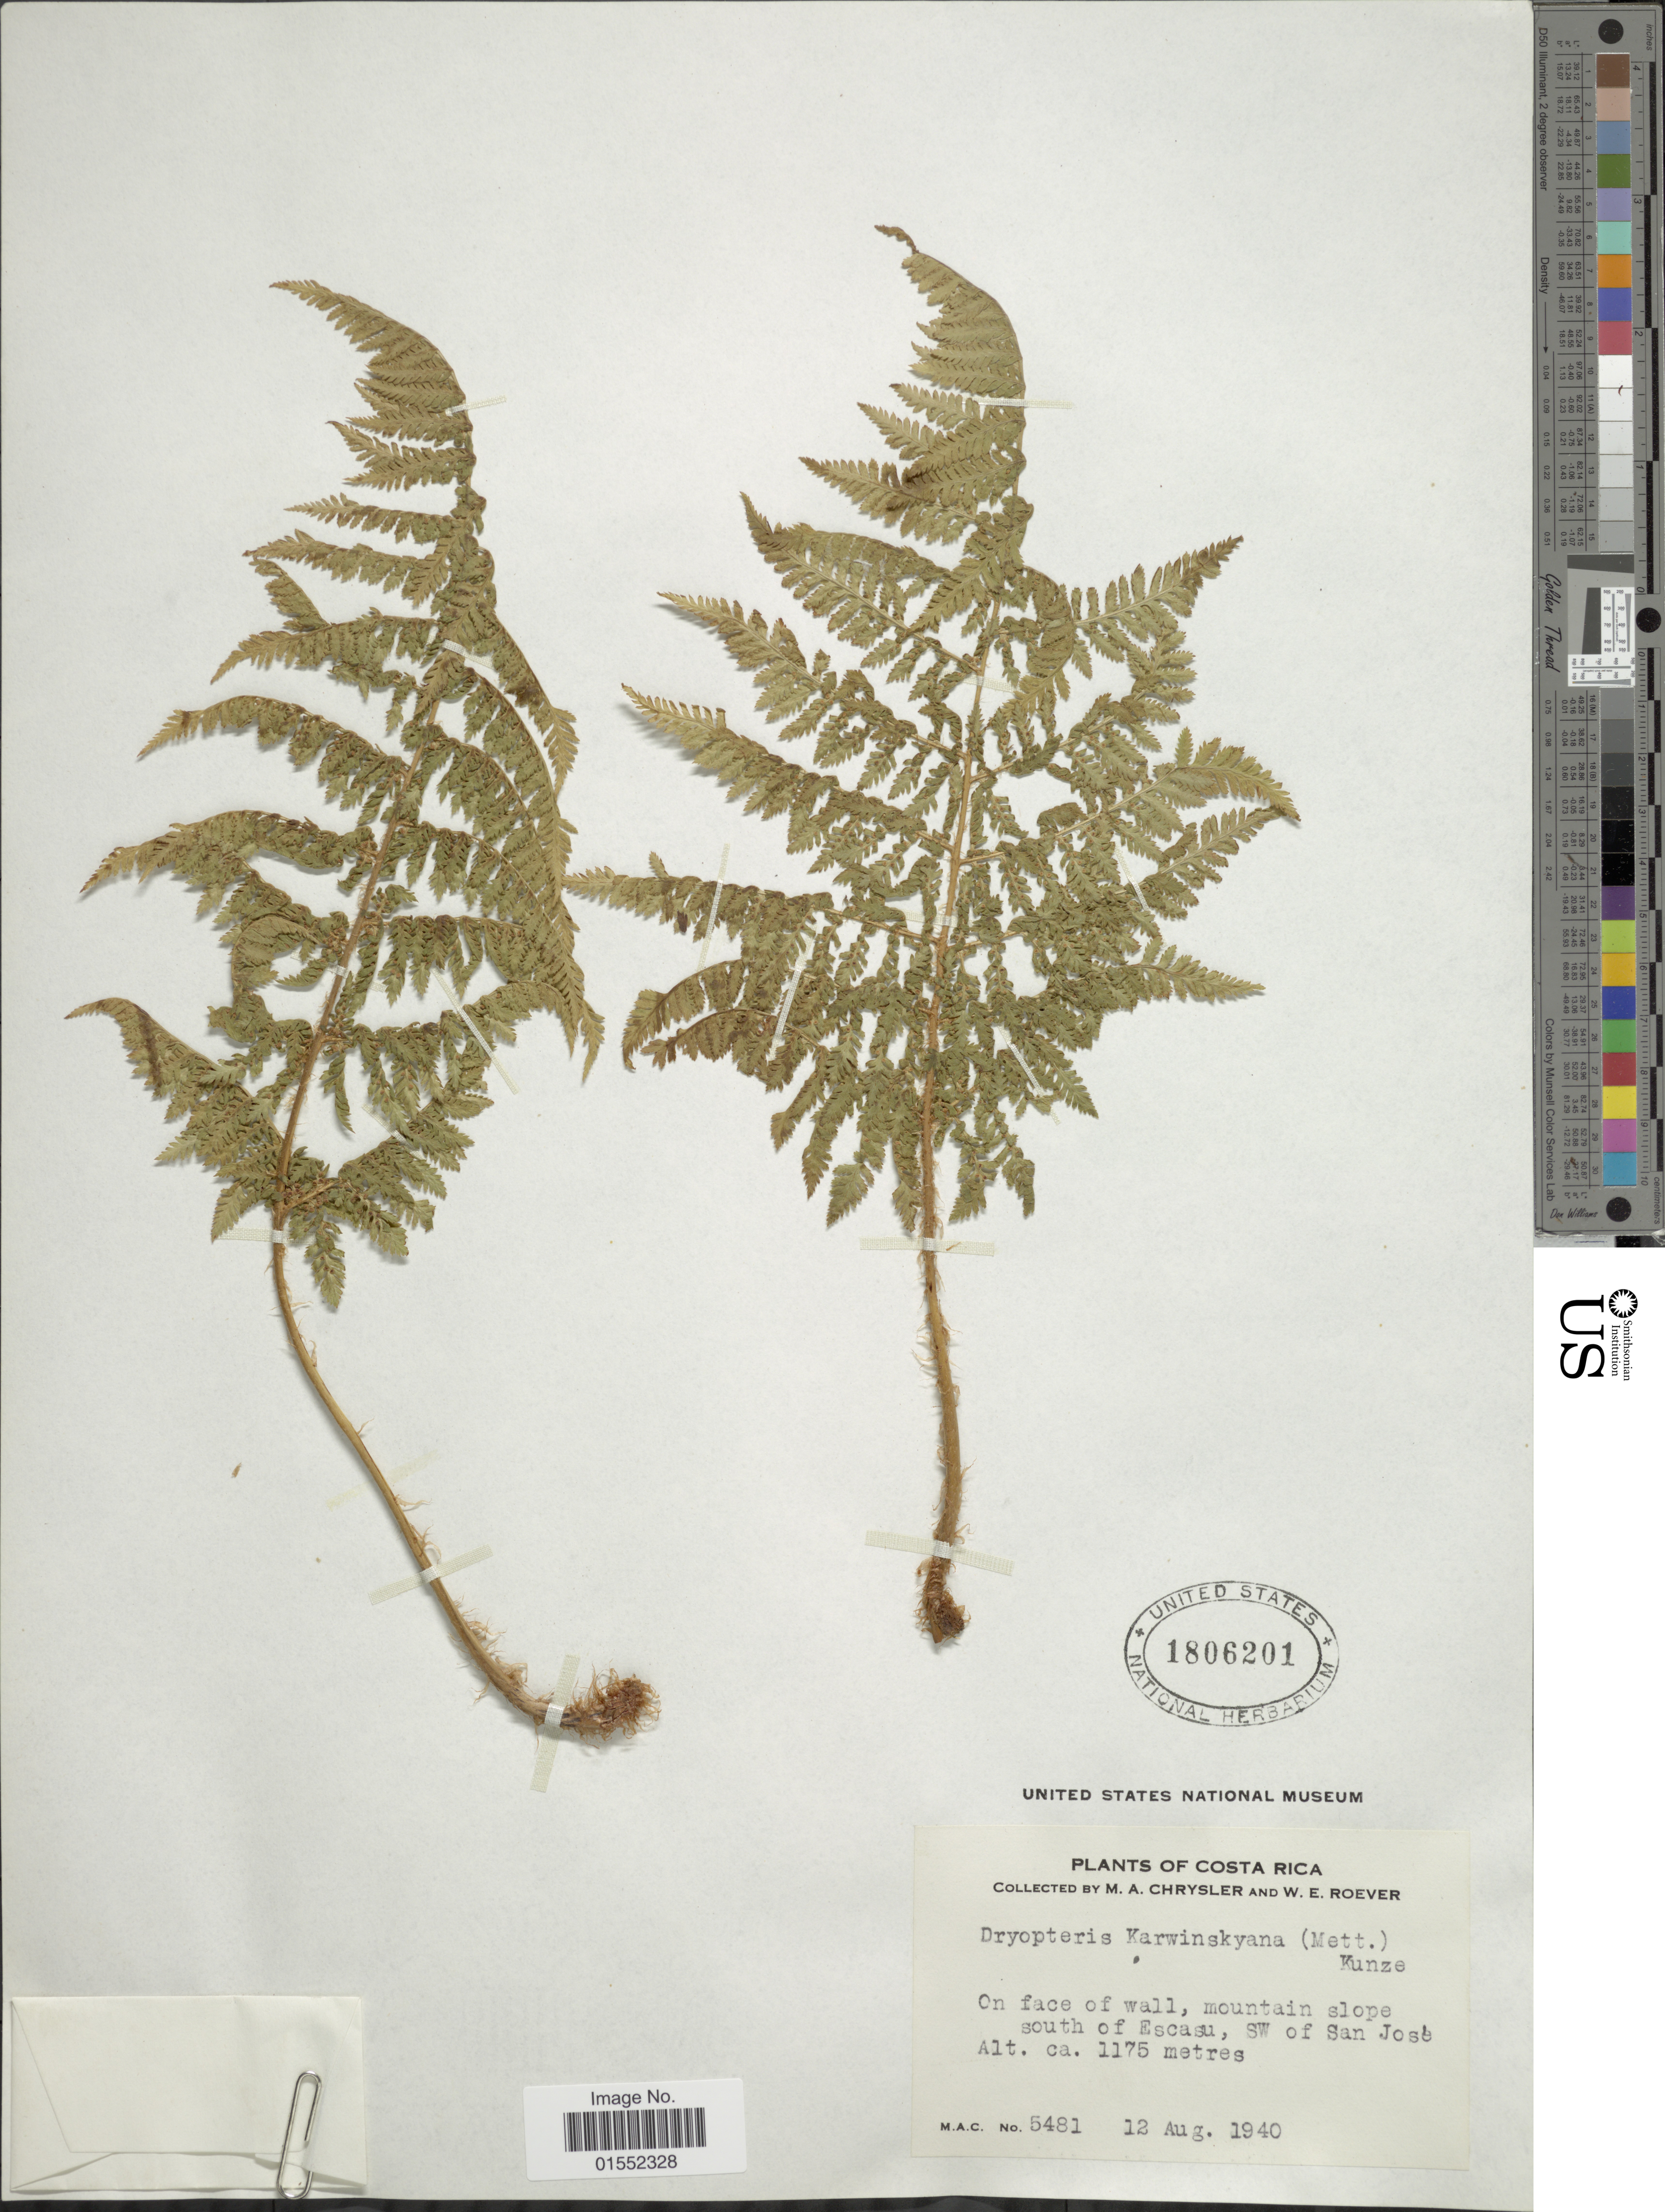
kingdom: Plantae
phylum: Tracheophyta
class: Polypodiopsida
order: Polypodiales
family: Dryopteridaceae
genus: Dryopteris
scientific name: Dryopteris karwinskyana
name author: (Mett.) Kuntze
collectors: M. A. Chrysler & W. Roever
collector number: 5481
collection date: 1940-08-12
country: Costa Rica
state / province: San José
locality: On face of wall, mountain slope south of Escasu, SW of San José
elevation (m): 1175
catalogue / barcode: US 1806201